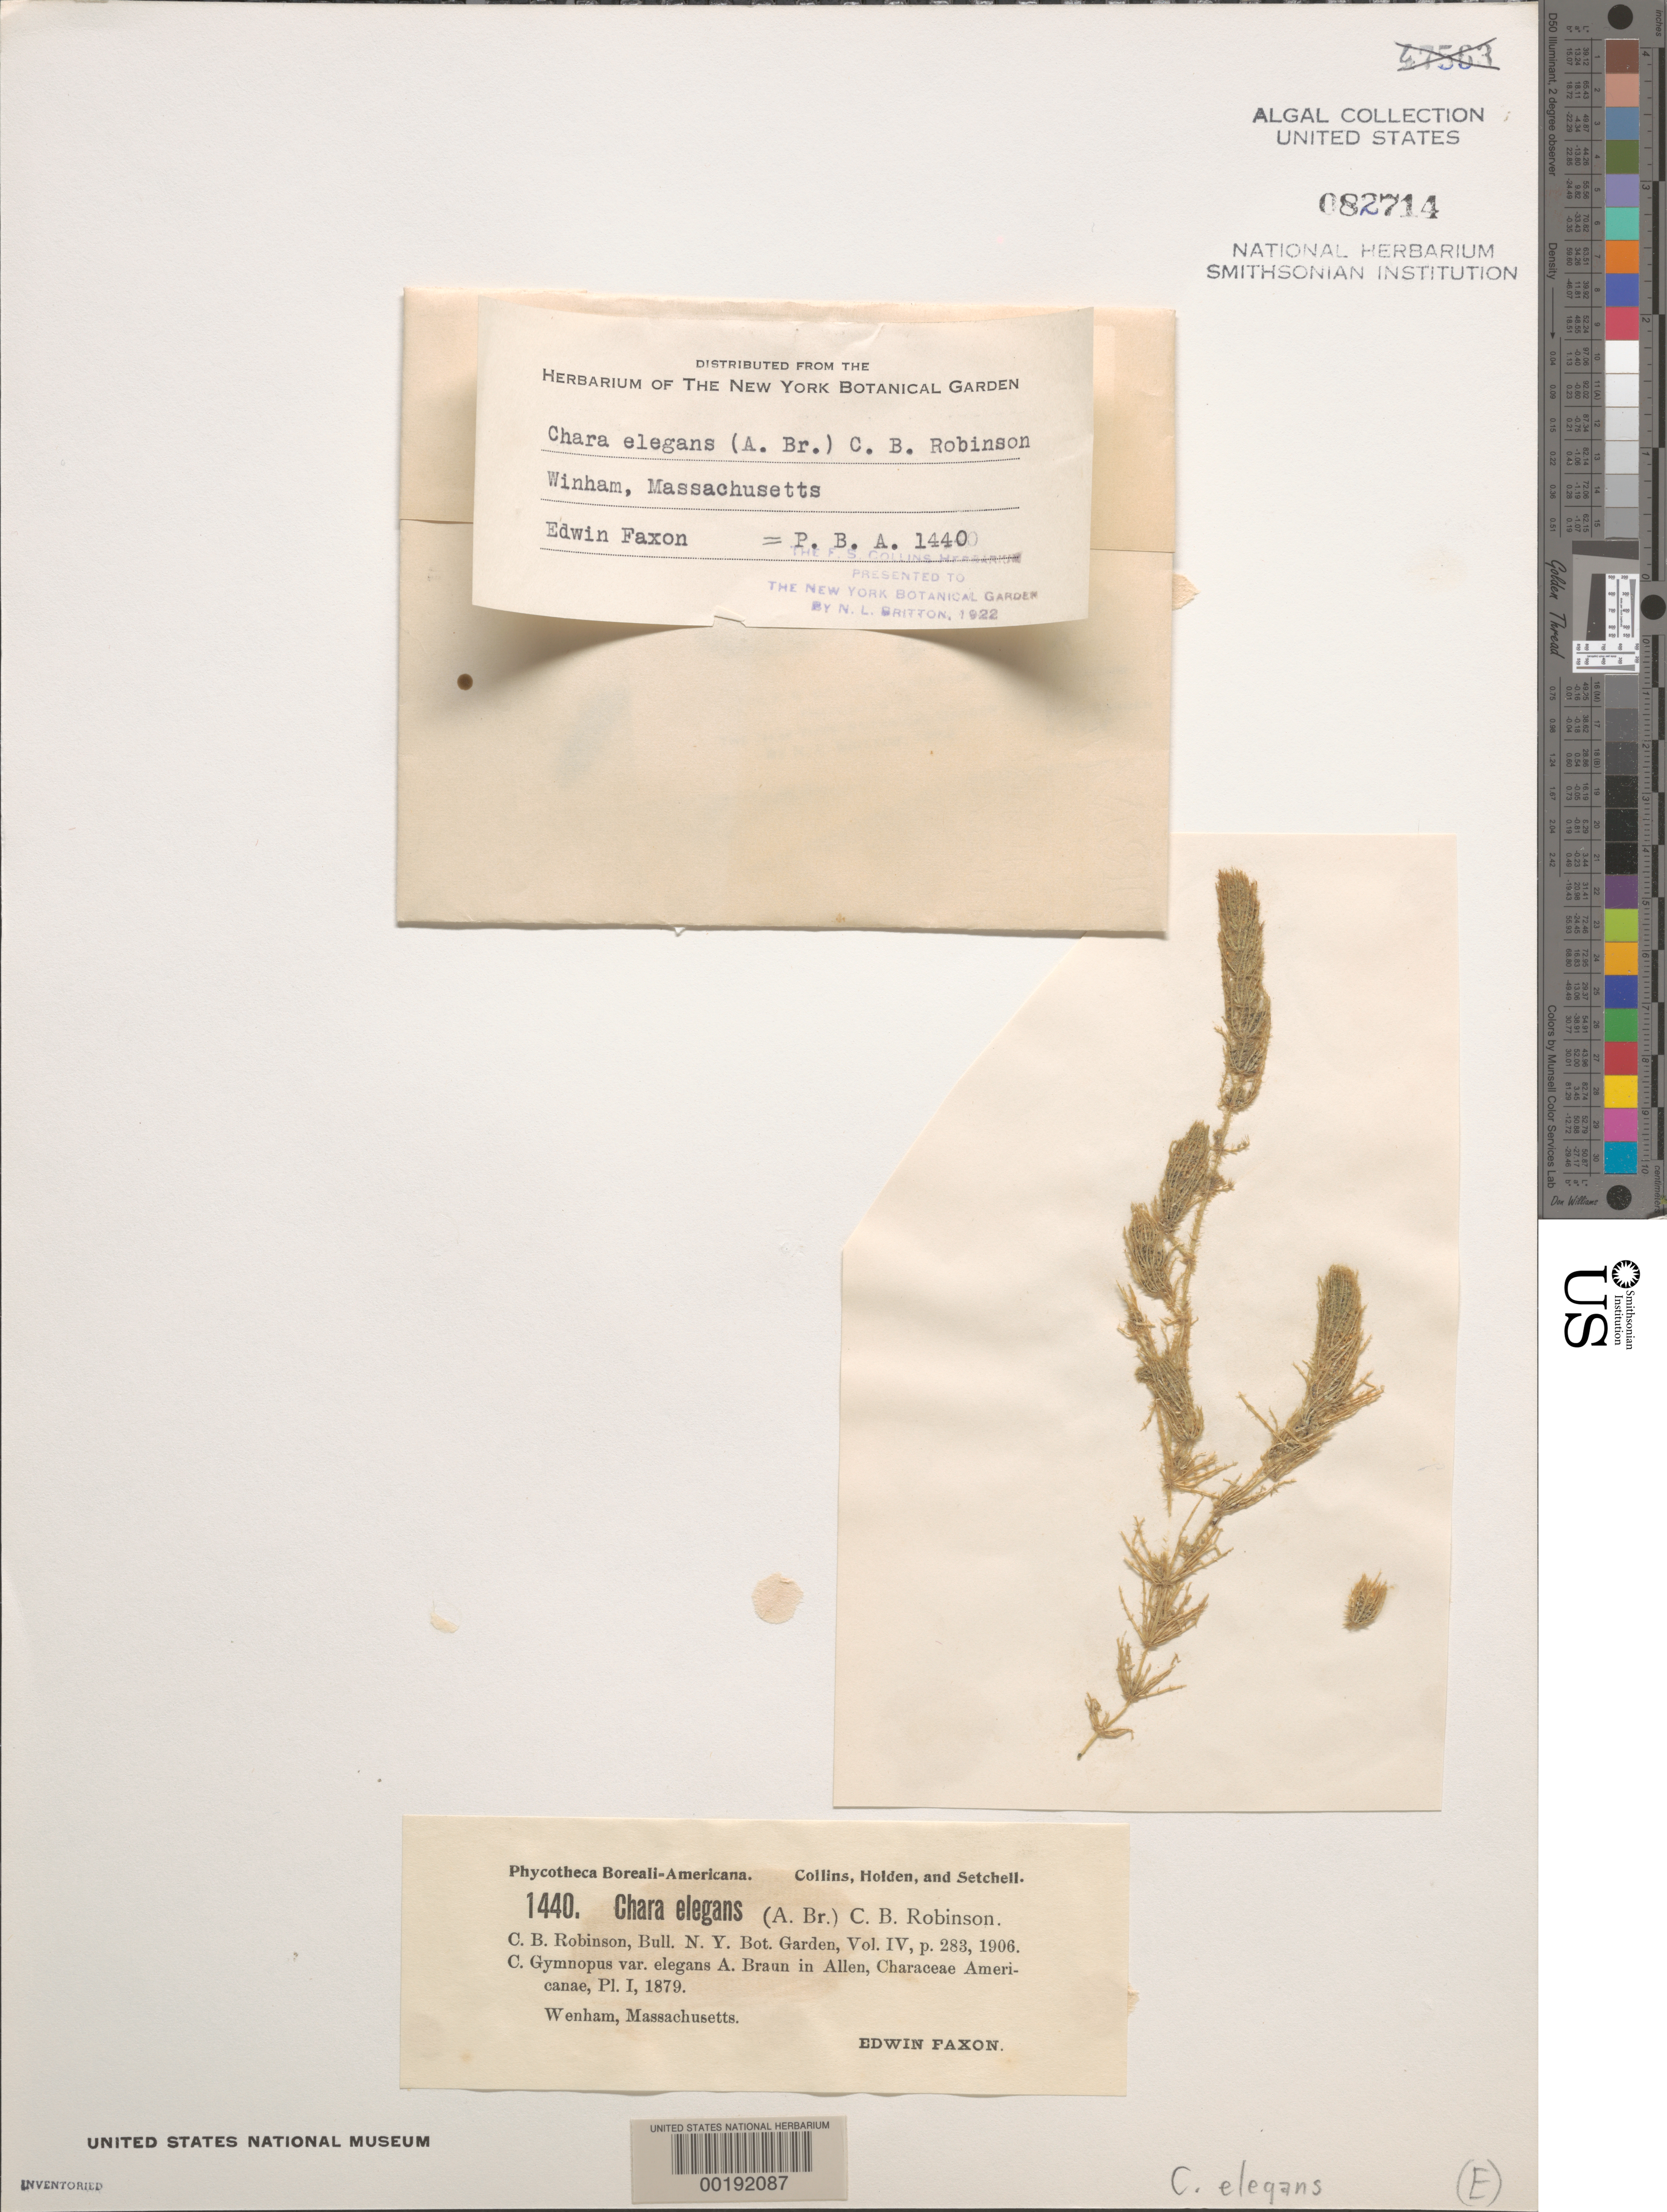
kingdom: Plantae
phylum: Charophyta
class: Charophyceae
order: Charales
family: Characeae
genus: Chara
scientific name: Chara zeylanica var. elegans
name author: (A. Braun ex Allen) van Raam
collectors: E. Faxon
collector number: PB-A 1440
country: United States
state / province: Massachusetts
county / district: Essex County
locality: Wenham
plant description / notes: Collins, Holden & Setchell, Phycotheca Boreali-Americana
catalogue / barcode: US 82714